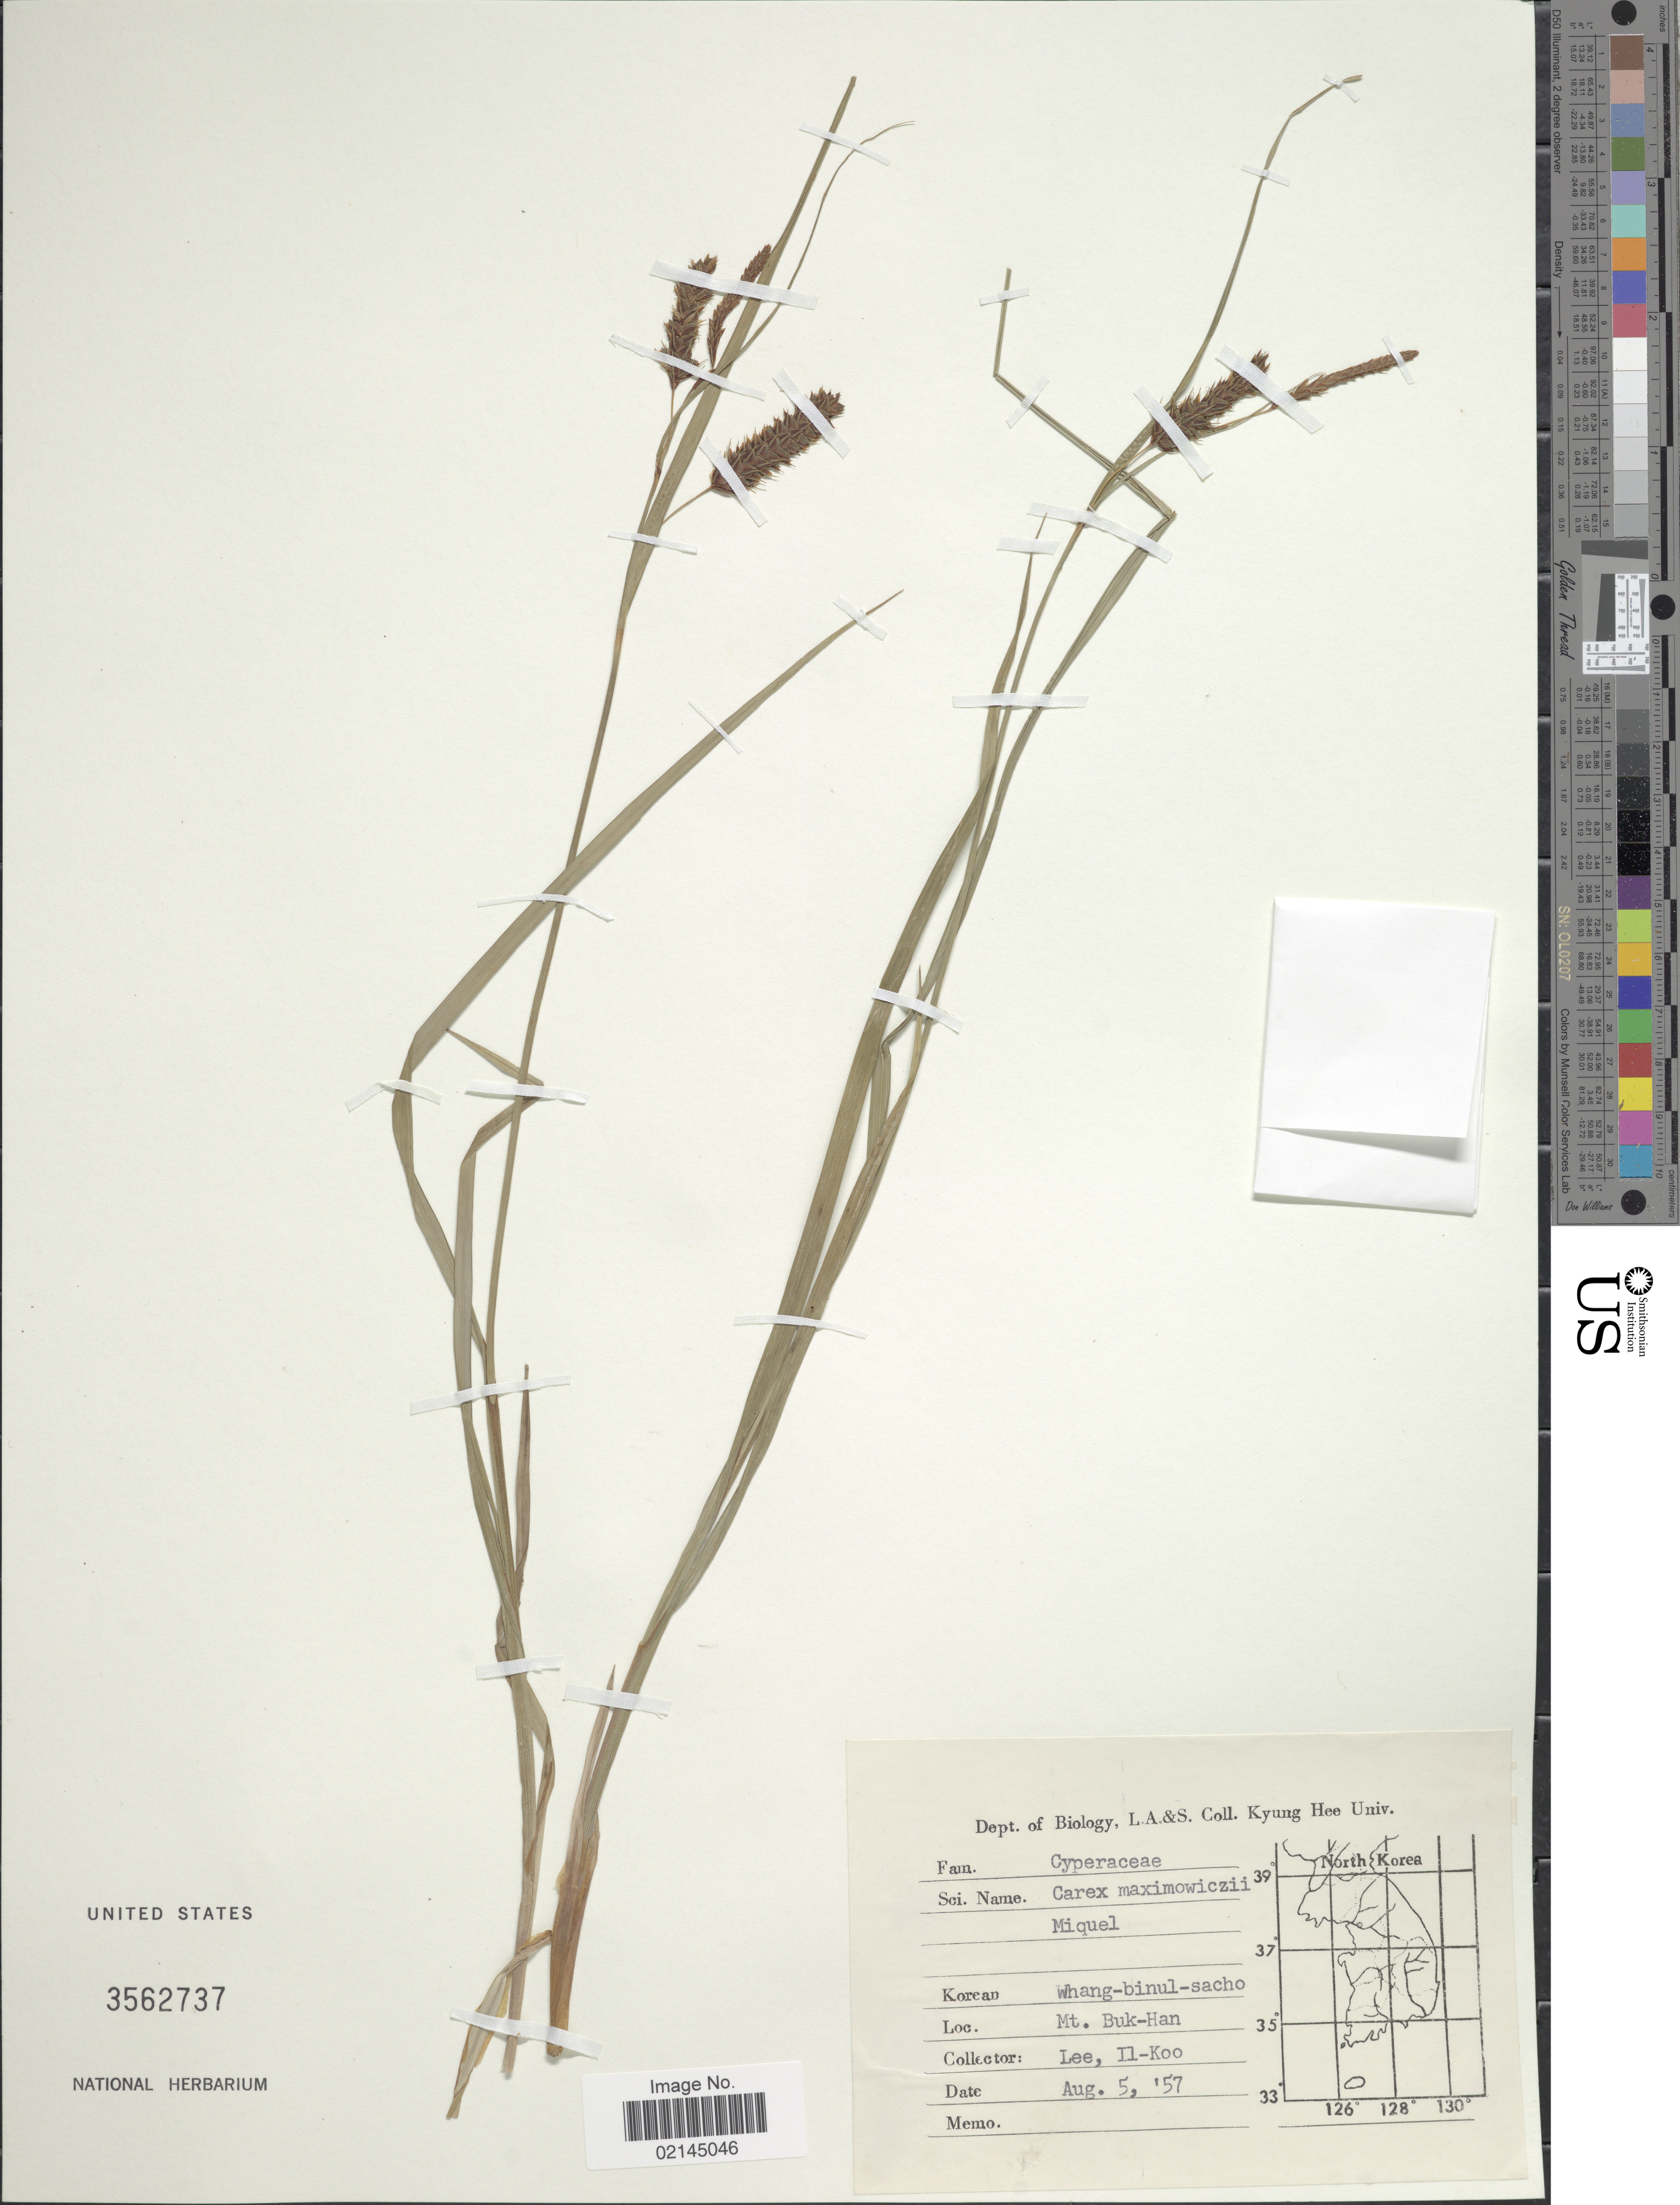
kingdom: Plantae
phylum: Tracheophyta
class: Liliopsida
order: Poales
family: Cyperaceae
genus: Carex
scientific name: Carex maximowiczii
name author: Miq.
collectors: Il-Ko Lee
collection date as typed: Transcribed d/m/y: 5/8/57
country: South Korea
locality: Korean, Whang-binul-sacho, Mt. Buk-Han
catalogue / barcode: US 3562737